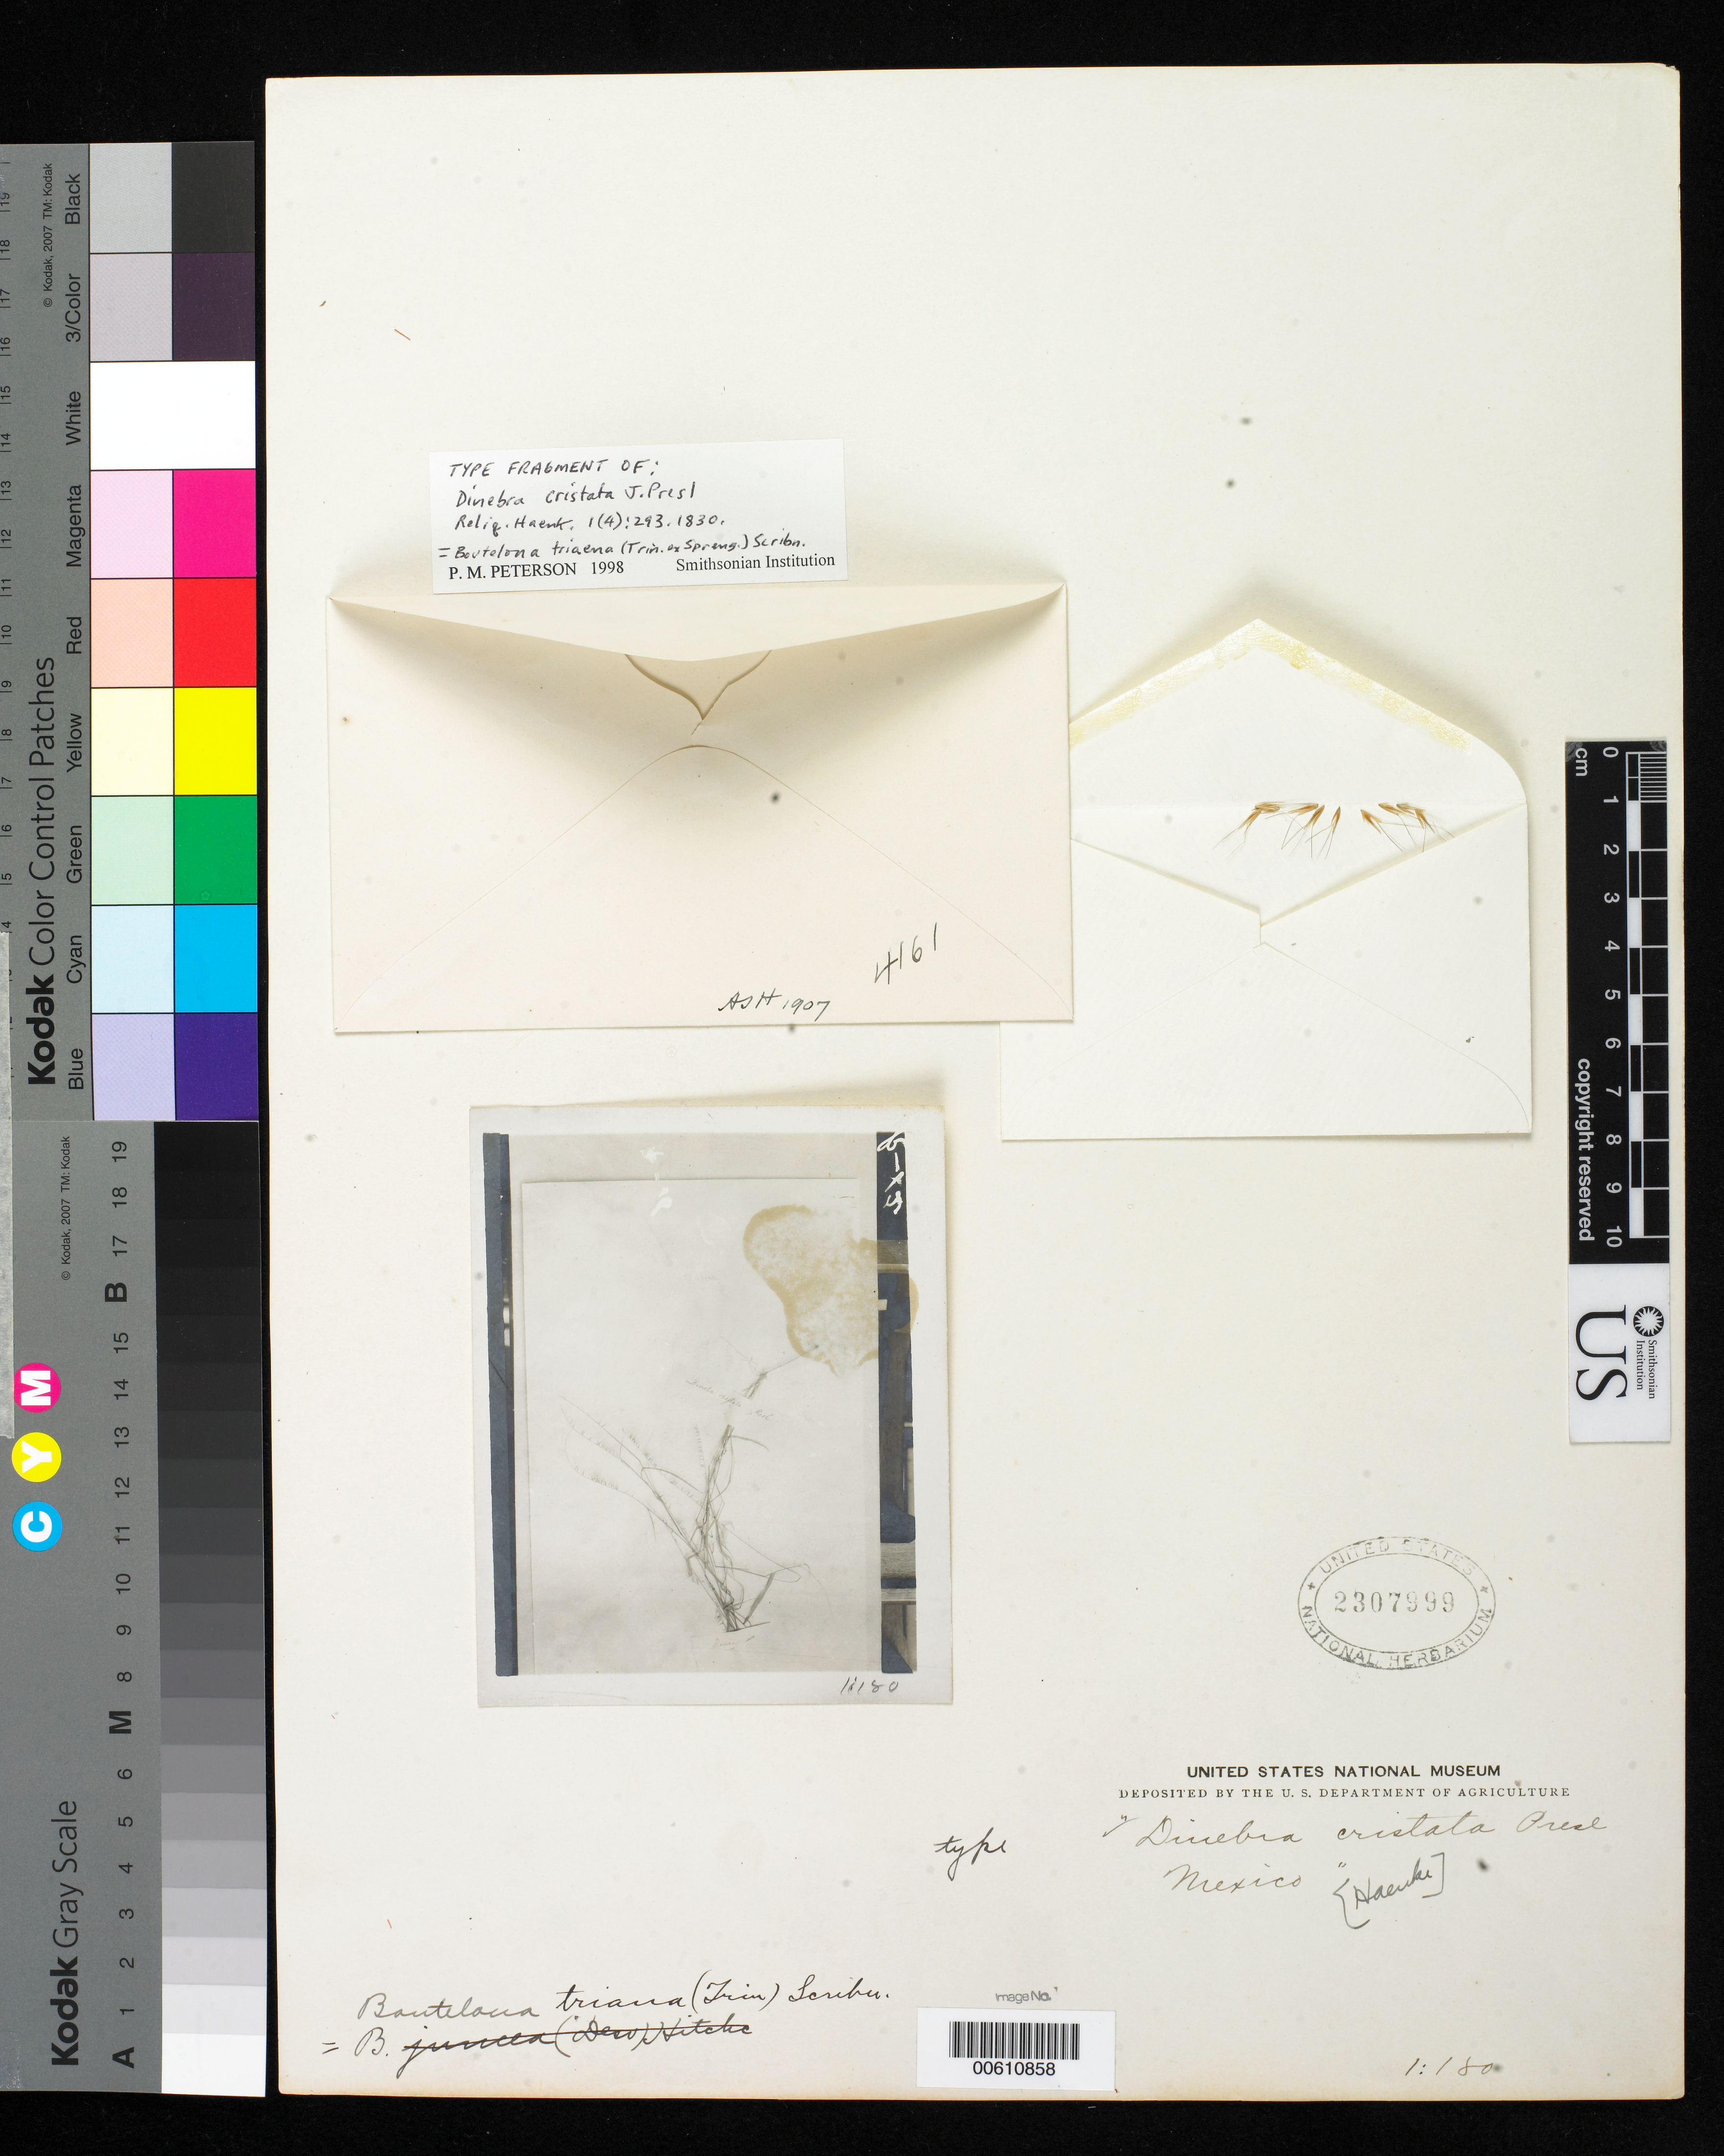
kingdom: Plantae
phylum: Tracheophyta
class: Liliopsida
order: Poales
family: Poaceae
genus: Dinebra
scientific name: Dinebra cristata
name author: J. Presl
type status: Type Fragment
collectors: T. P. X. Haenke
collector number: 4161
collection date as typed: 1907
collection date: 1907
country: Mexico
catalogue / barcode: US 2307999